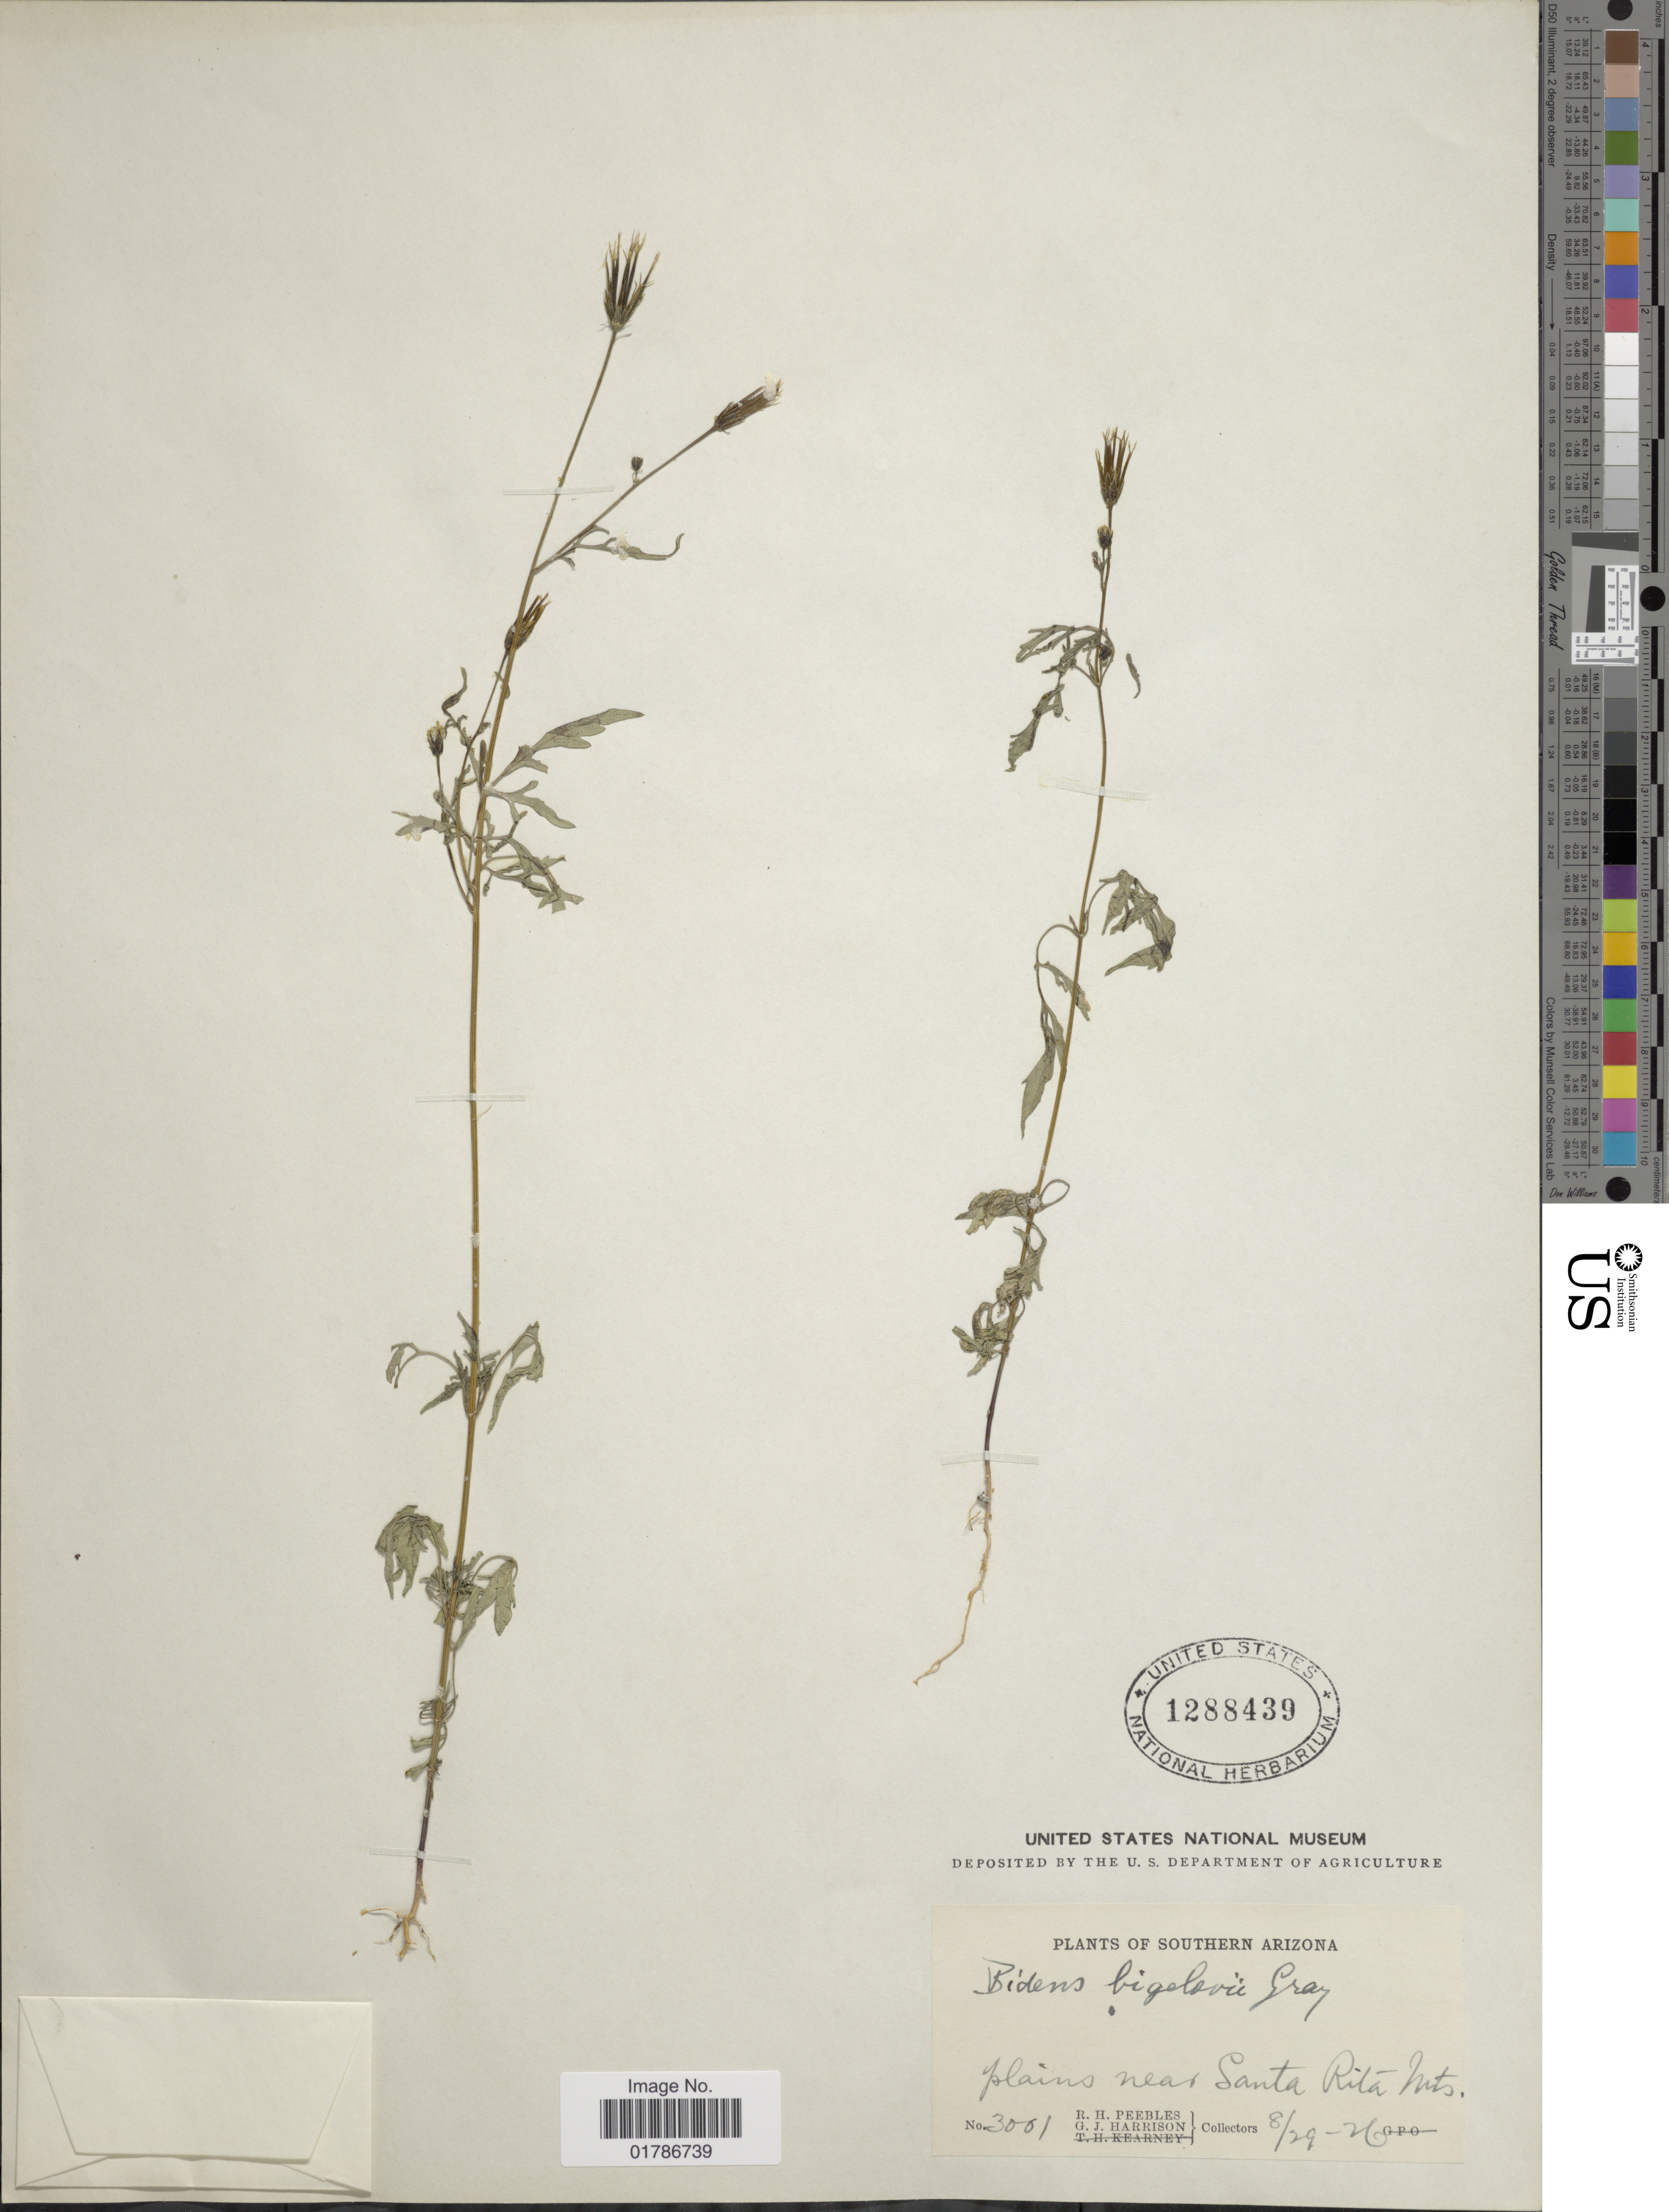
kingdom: Plantae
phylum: Tracheophyta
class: Magnoliopsida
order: Asterales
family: Asteraceae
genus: Bidens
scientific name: Bidens leptocephala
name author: Sherff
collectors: R. H. Peebles & G. J. Harrison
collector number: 3001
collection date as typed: Transcribed d/m/y: 29/8/26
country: United States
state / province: Arizona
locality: Southern Arizona, plains near Santa Rita mts.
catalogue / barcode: US 1288439